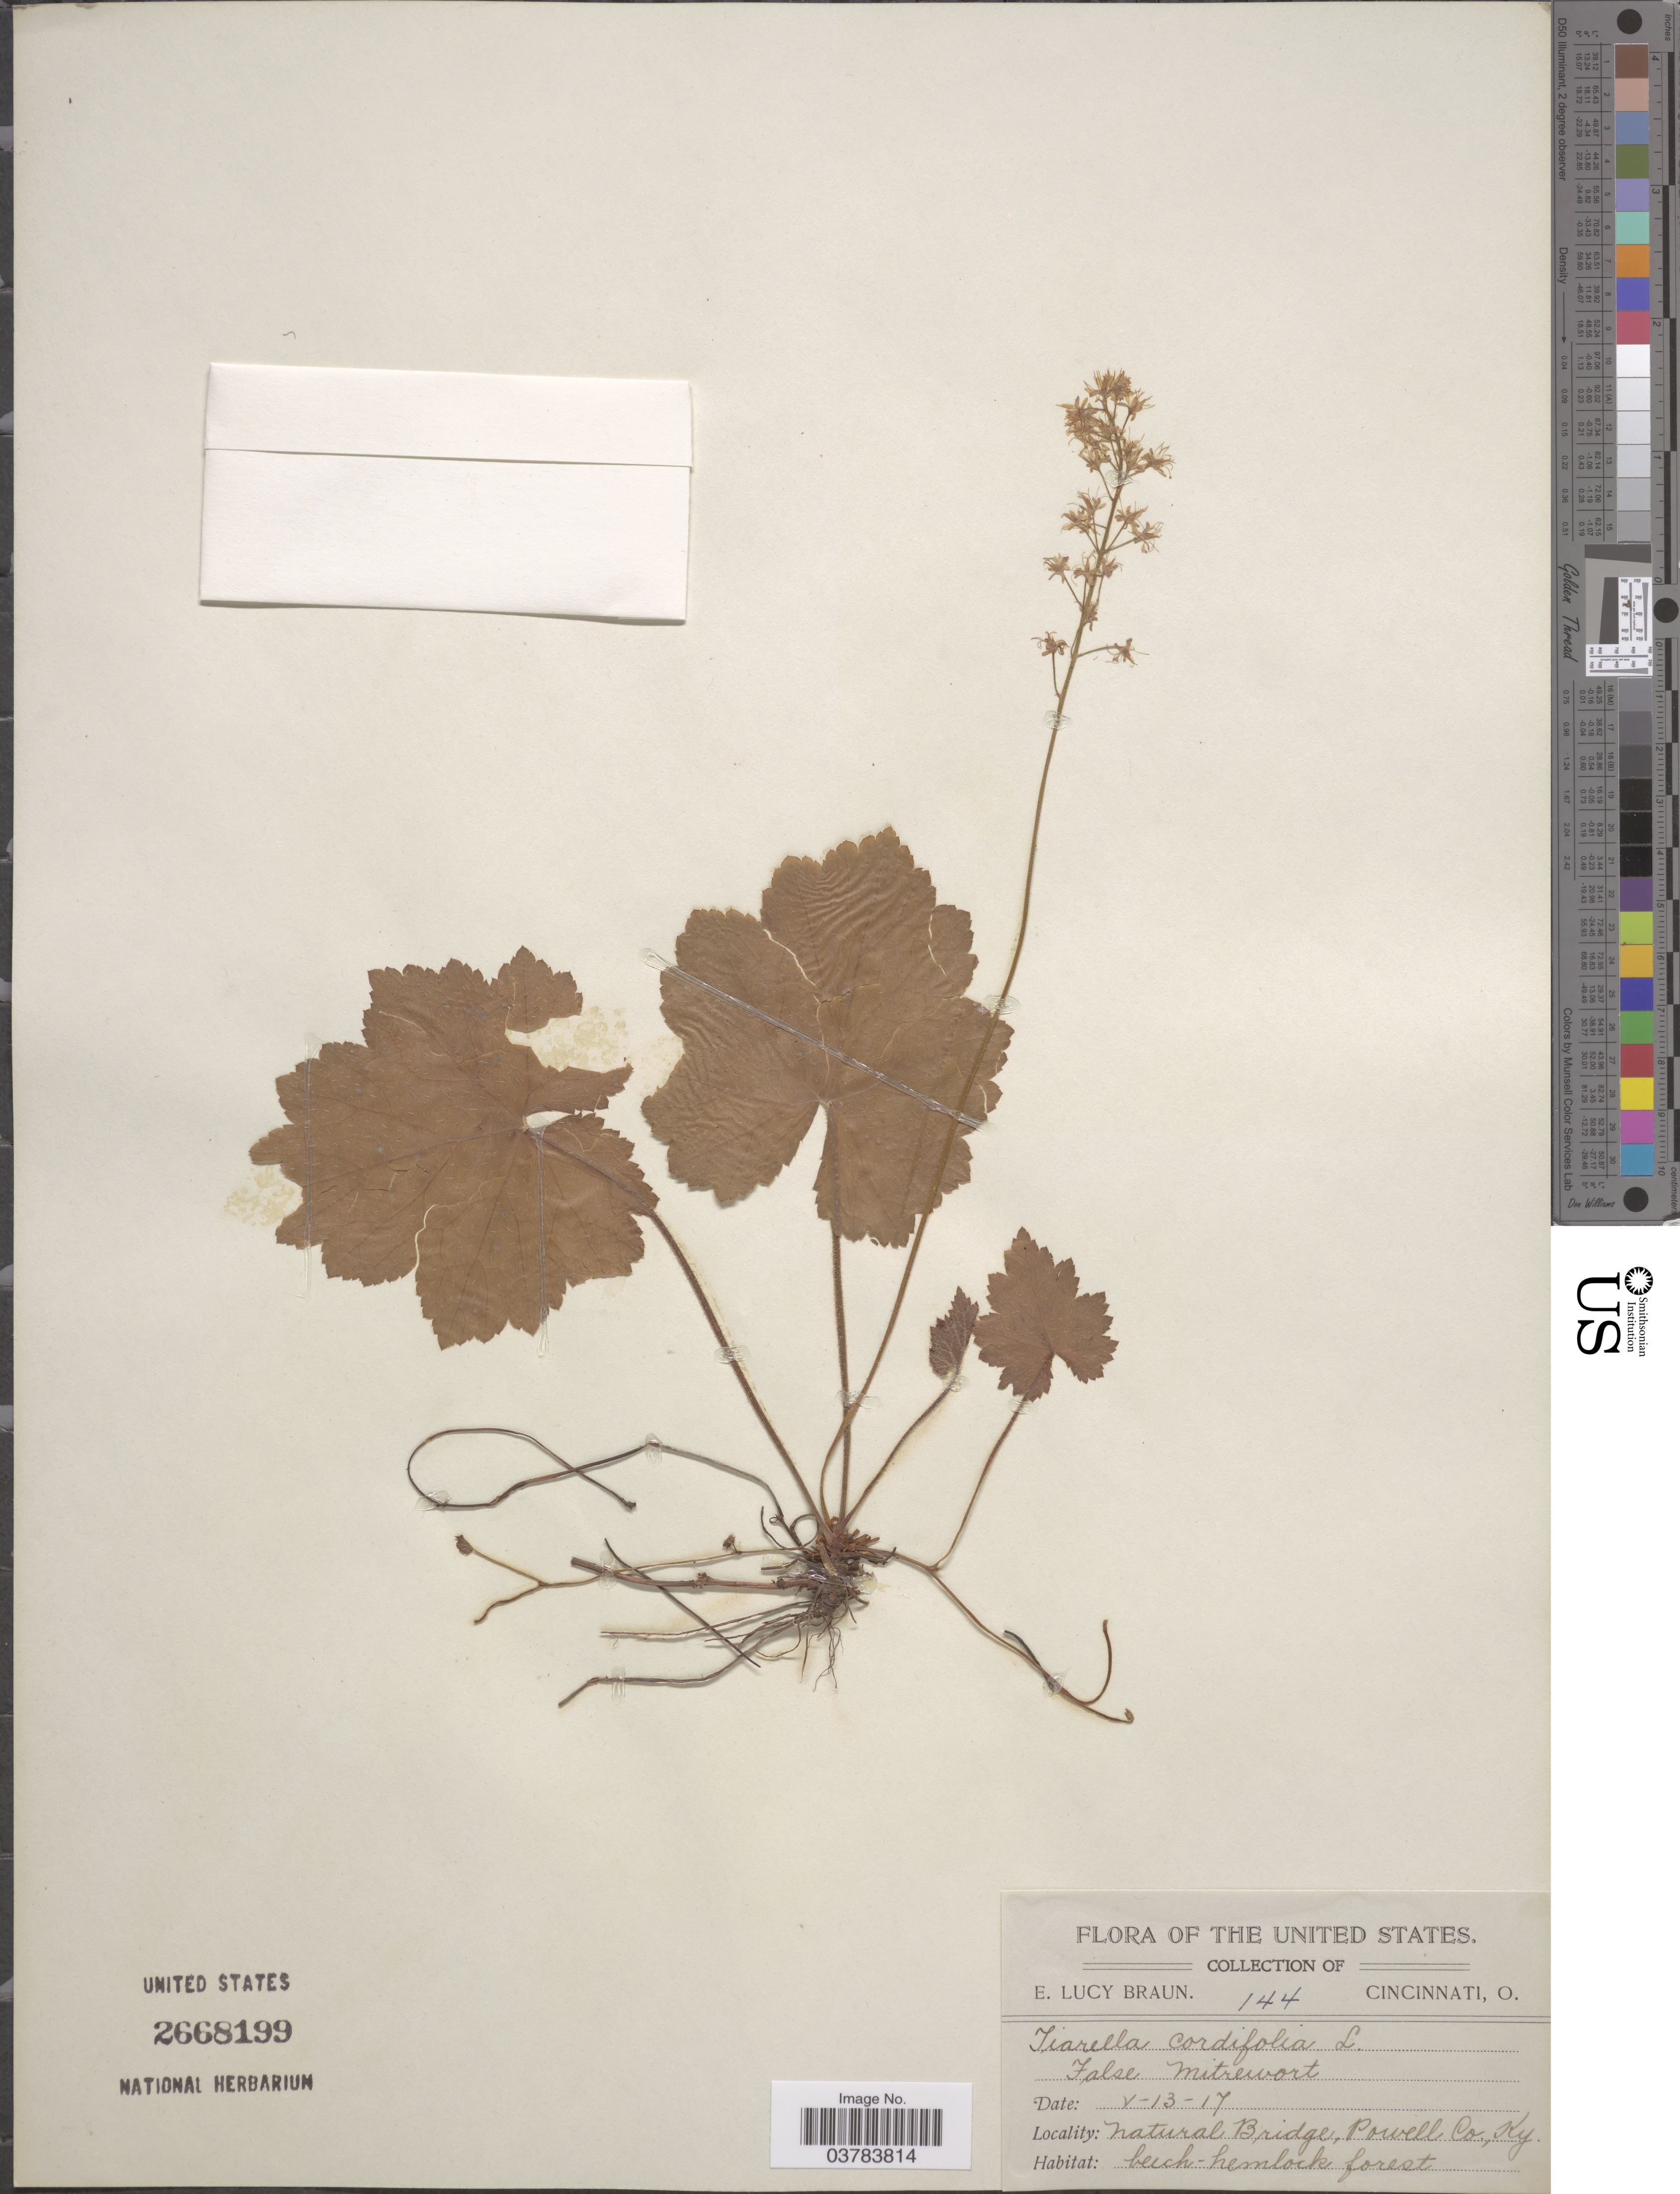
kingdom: Plantae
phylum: Tracheophyta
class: Magnoliopsida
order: Saxifragales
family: Saxifragaceae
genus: Tiarella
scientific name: Tiarella cordifolia var. typica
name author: Lakela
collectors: E. L. Braun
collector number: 144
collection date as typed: Transcribed d/m/y: 13/5/17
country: United States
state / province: Kentucky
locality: Natural Bridge, Powell Co.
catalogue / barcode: US 2668199